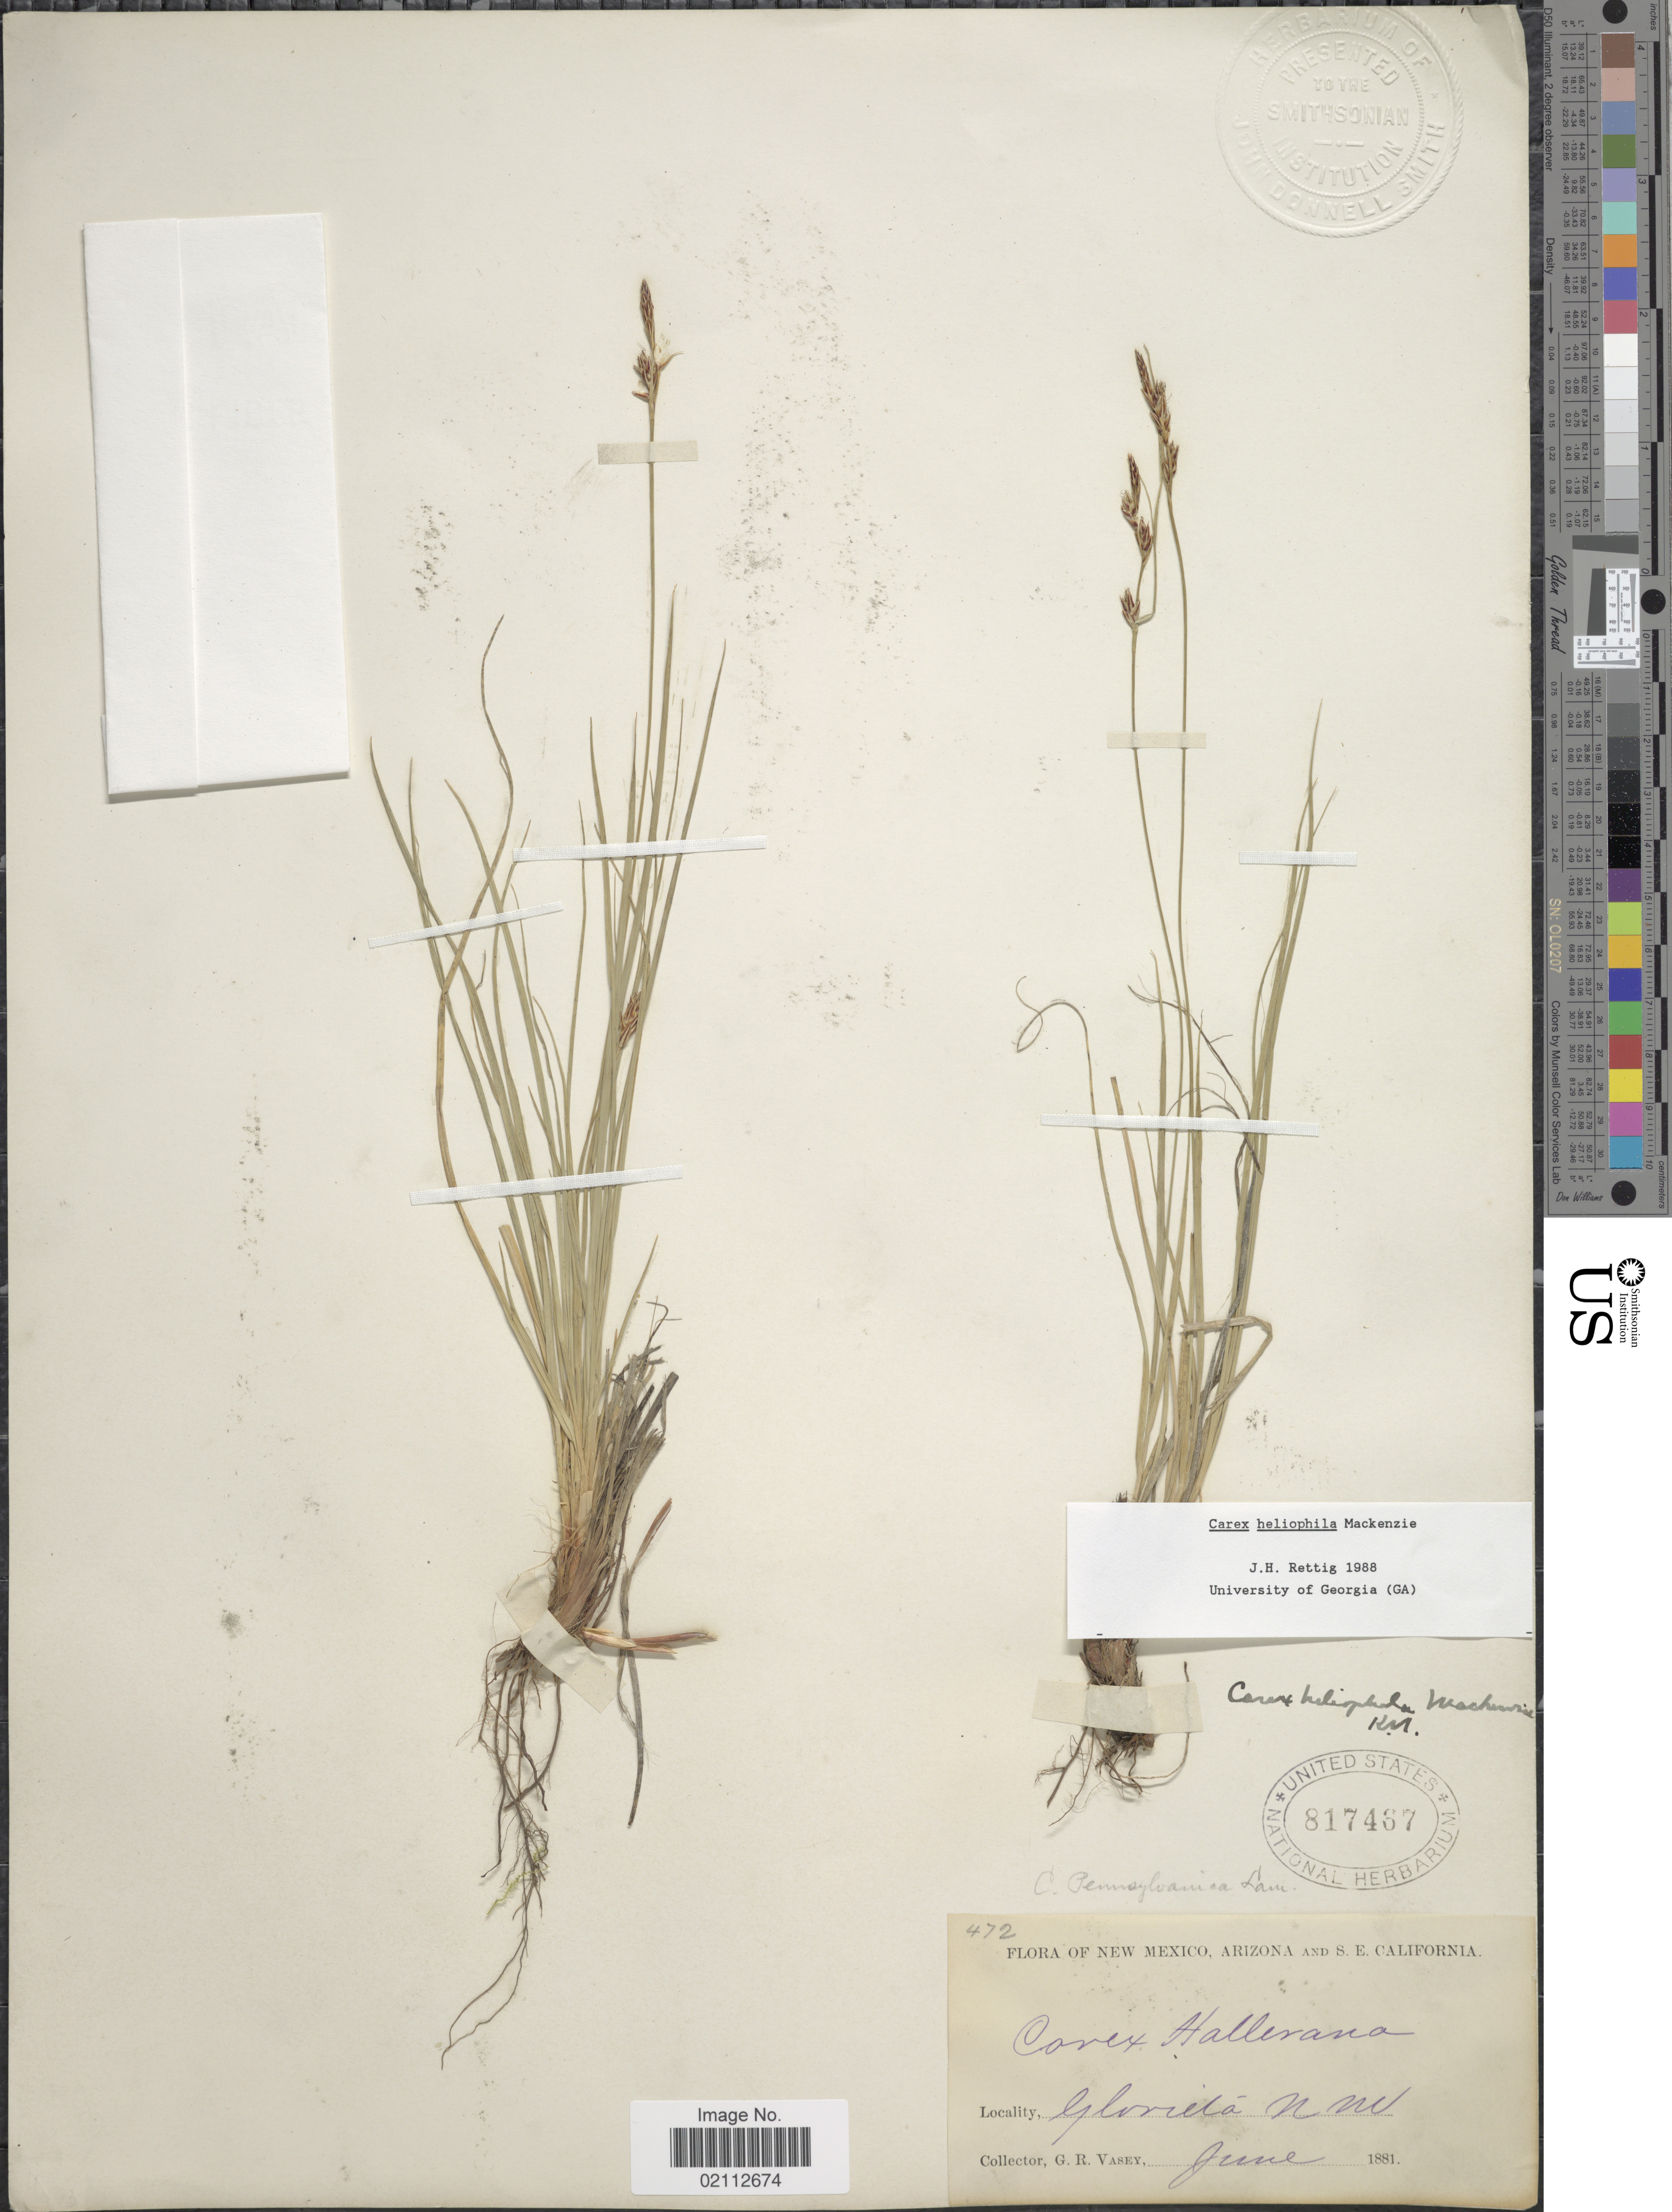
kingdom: Plantae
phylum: Tracheophyta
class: Liliopsida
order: Poales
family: Cyperaceae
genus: Carex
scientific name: Carex heliophila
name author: Mack.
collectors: G. R. Vasey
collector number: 472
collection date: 1881-06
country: United States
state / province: New Mexico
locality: Glorieta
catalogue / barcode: US 817467